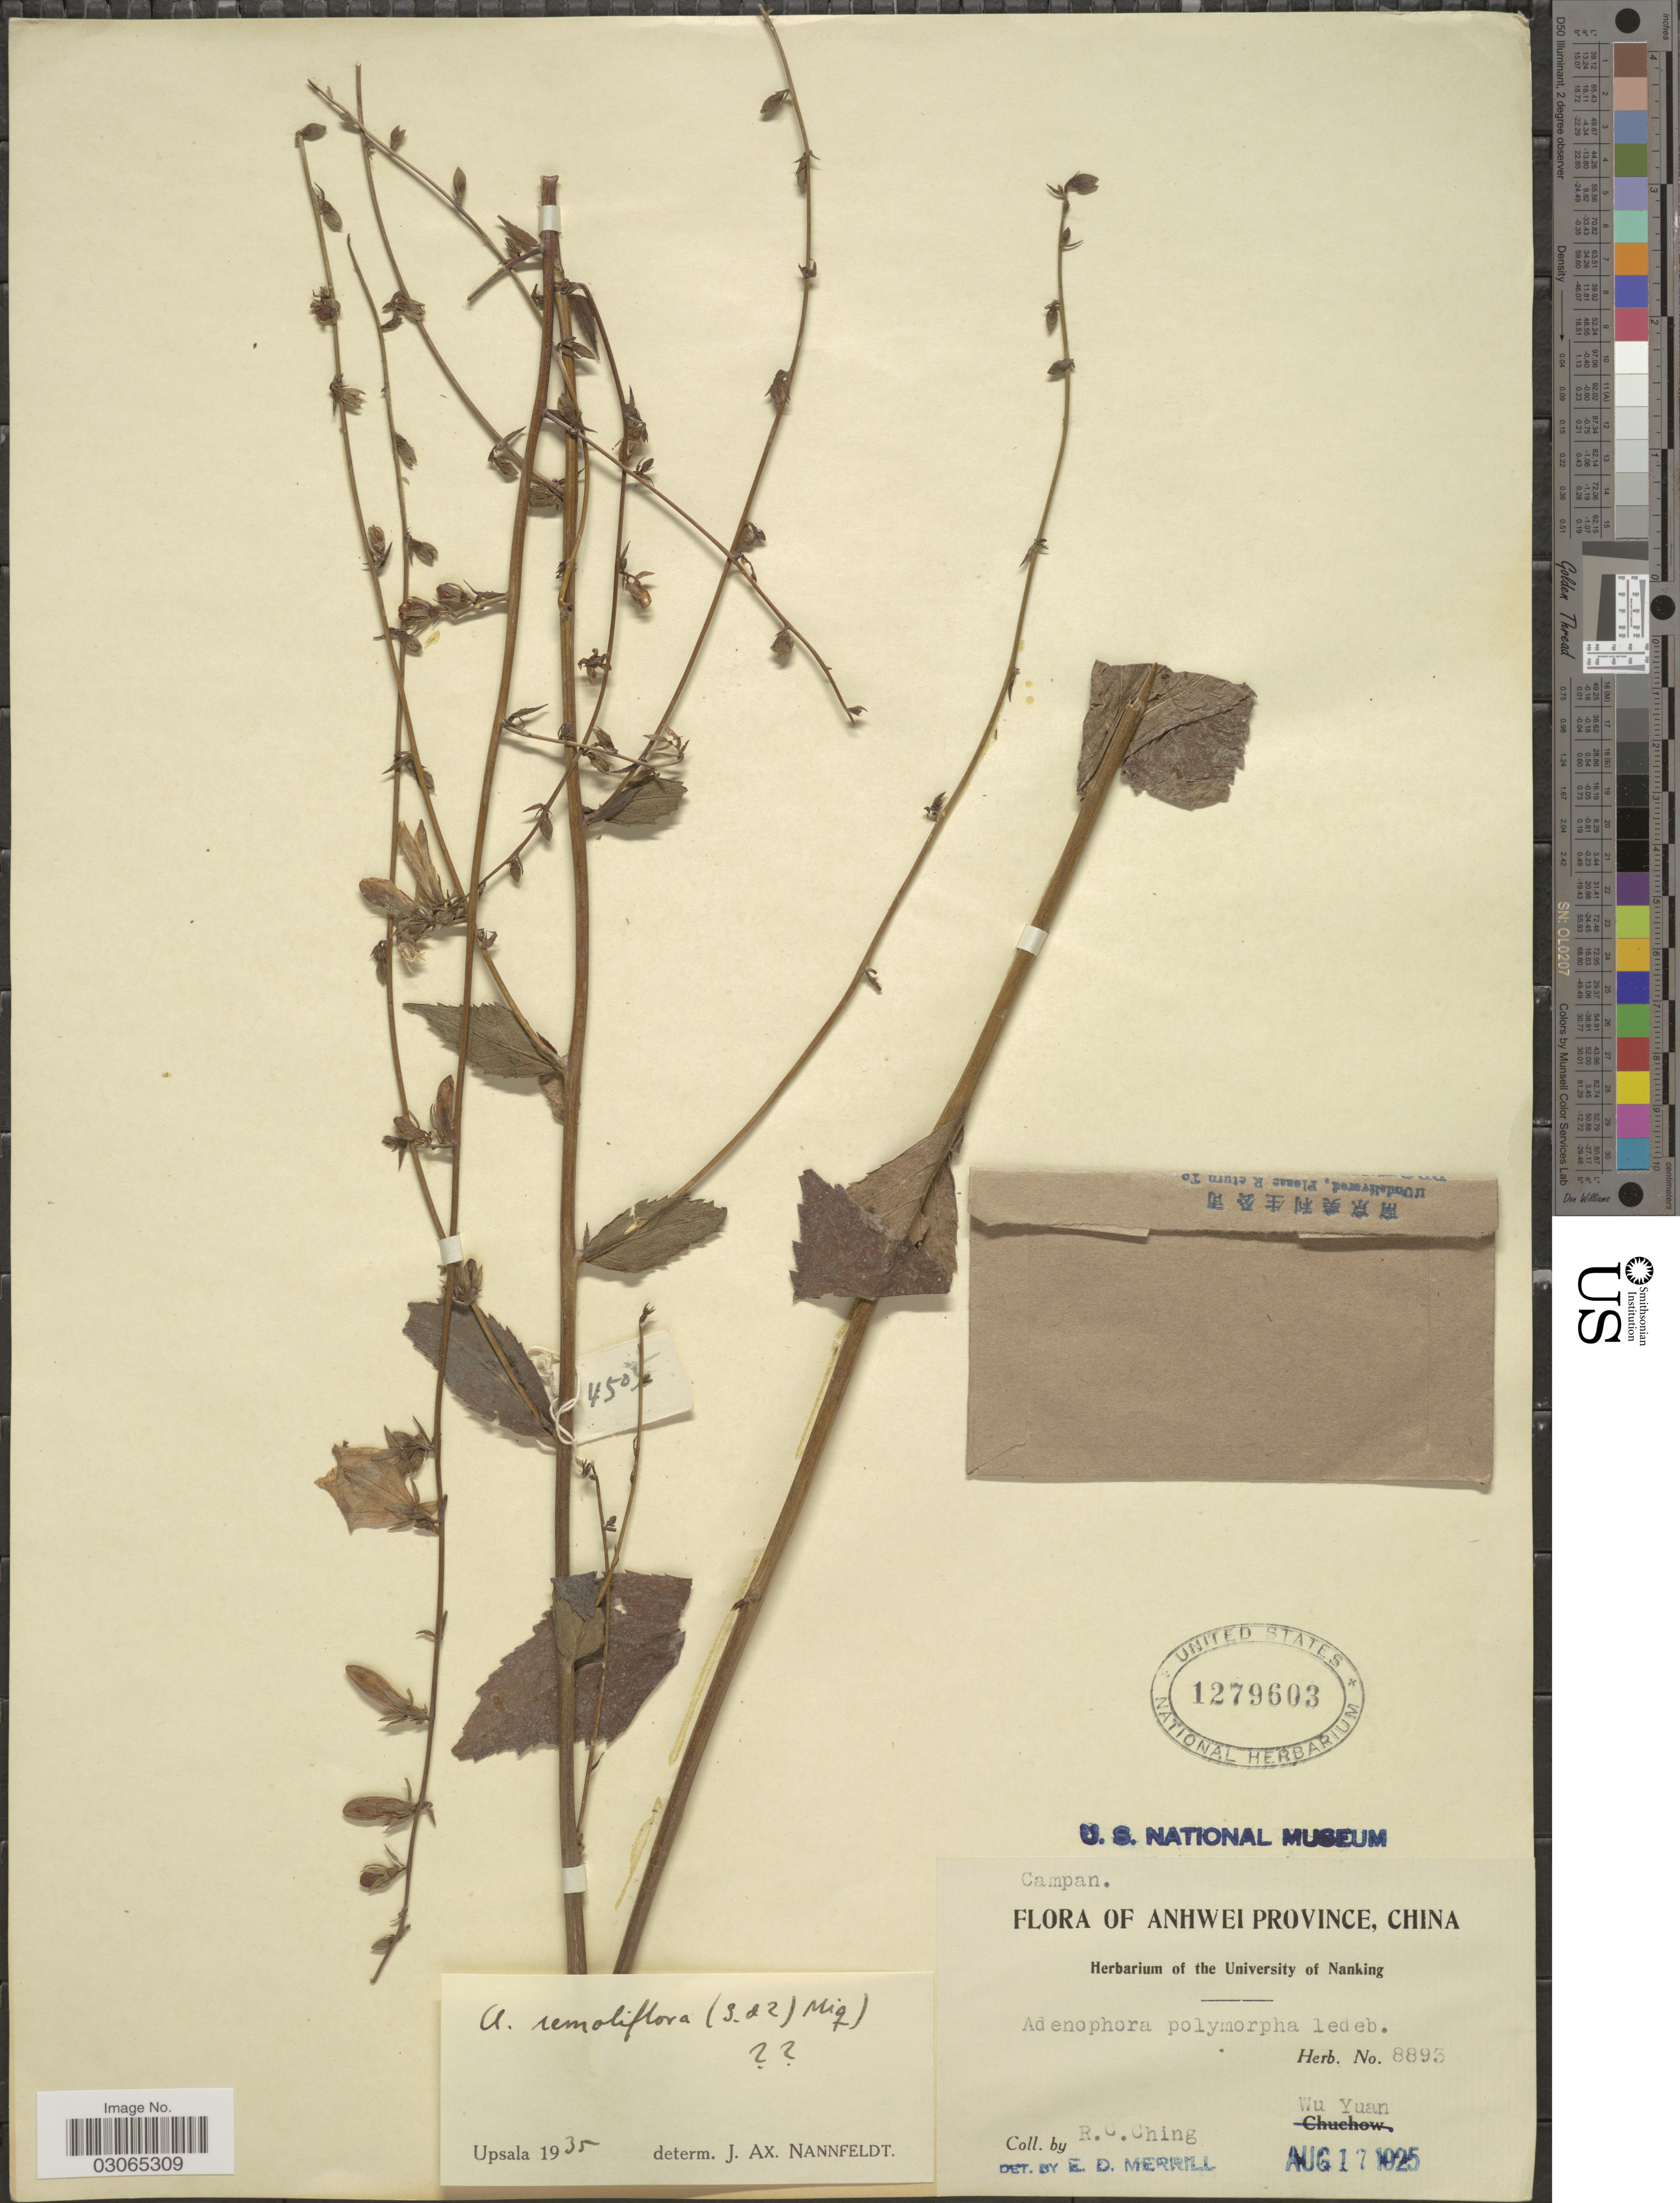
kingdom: Plantae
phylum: Tracheophyta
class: Magnoliopsida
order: Asterales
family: Campanulaceae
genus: Adenophora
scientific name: Adenophora remotiflora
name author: (Siebold & Zucc.) Miq.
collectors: R. C. Ching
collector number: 8893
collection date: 1925-08-17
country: China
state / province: Anhui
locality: Anhwei Province. Wu Yuan.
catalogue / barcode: US 1279603